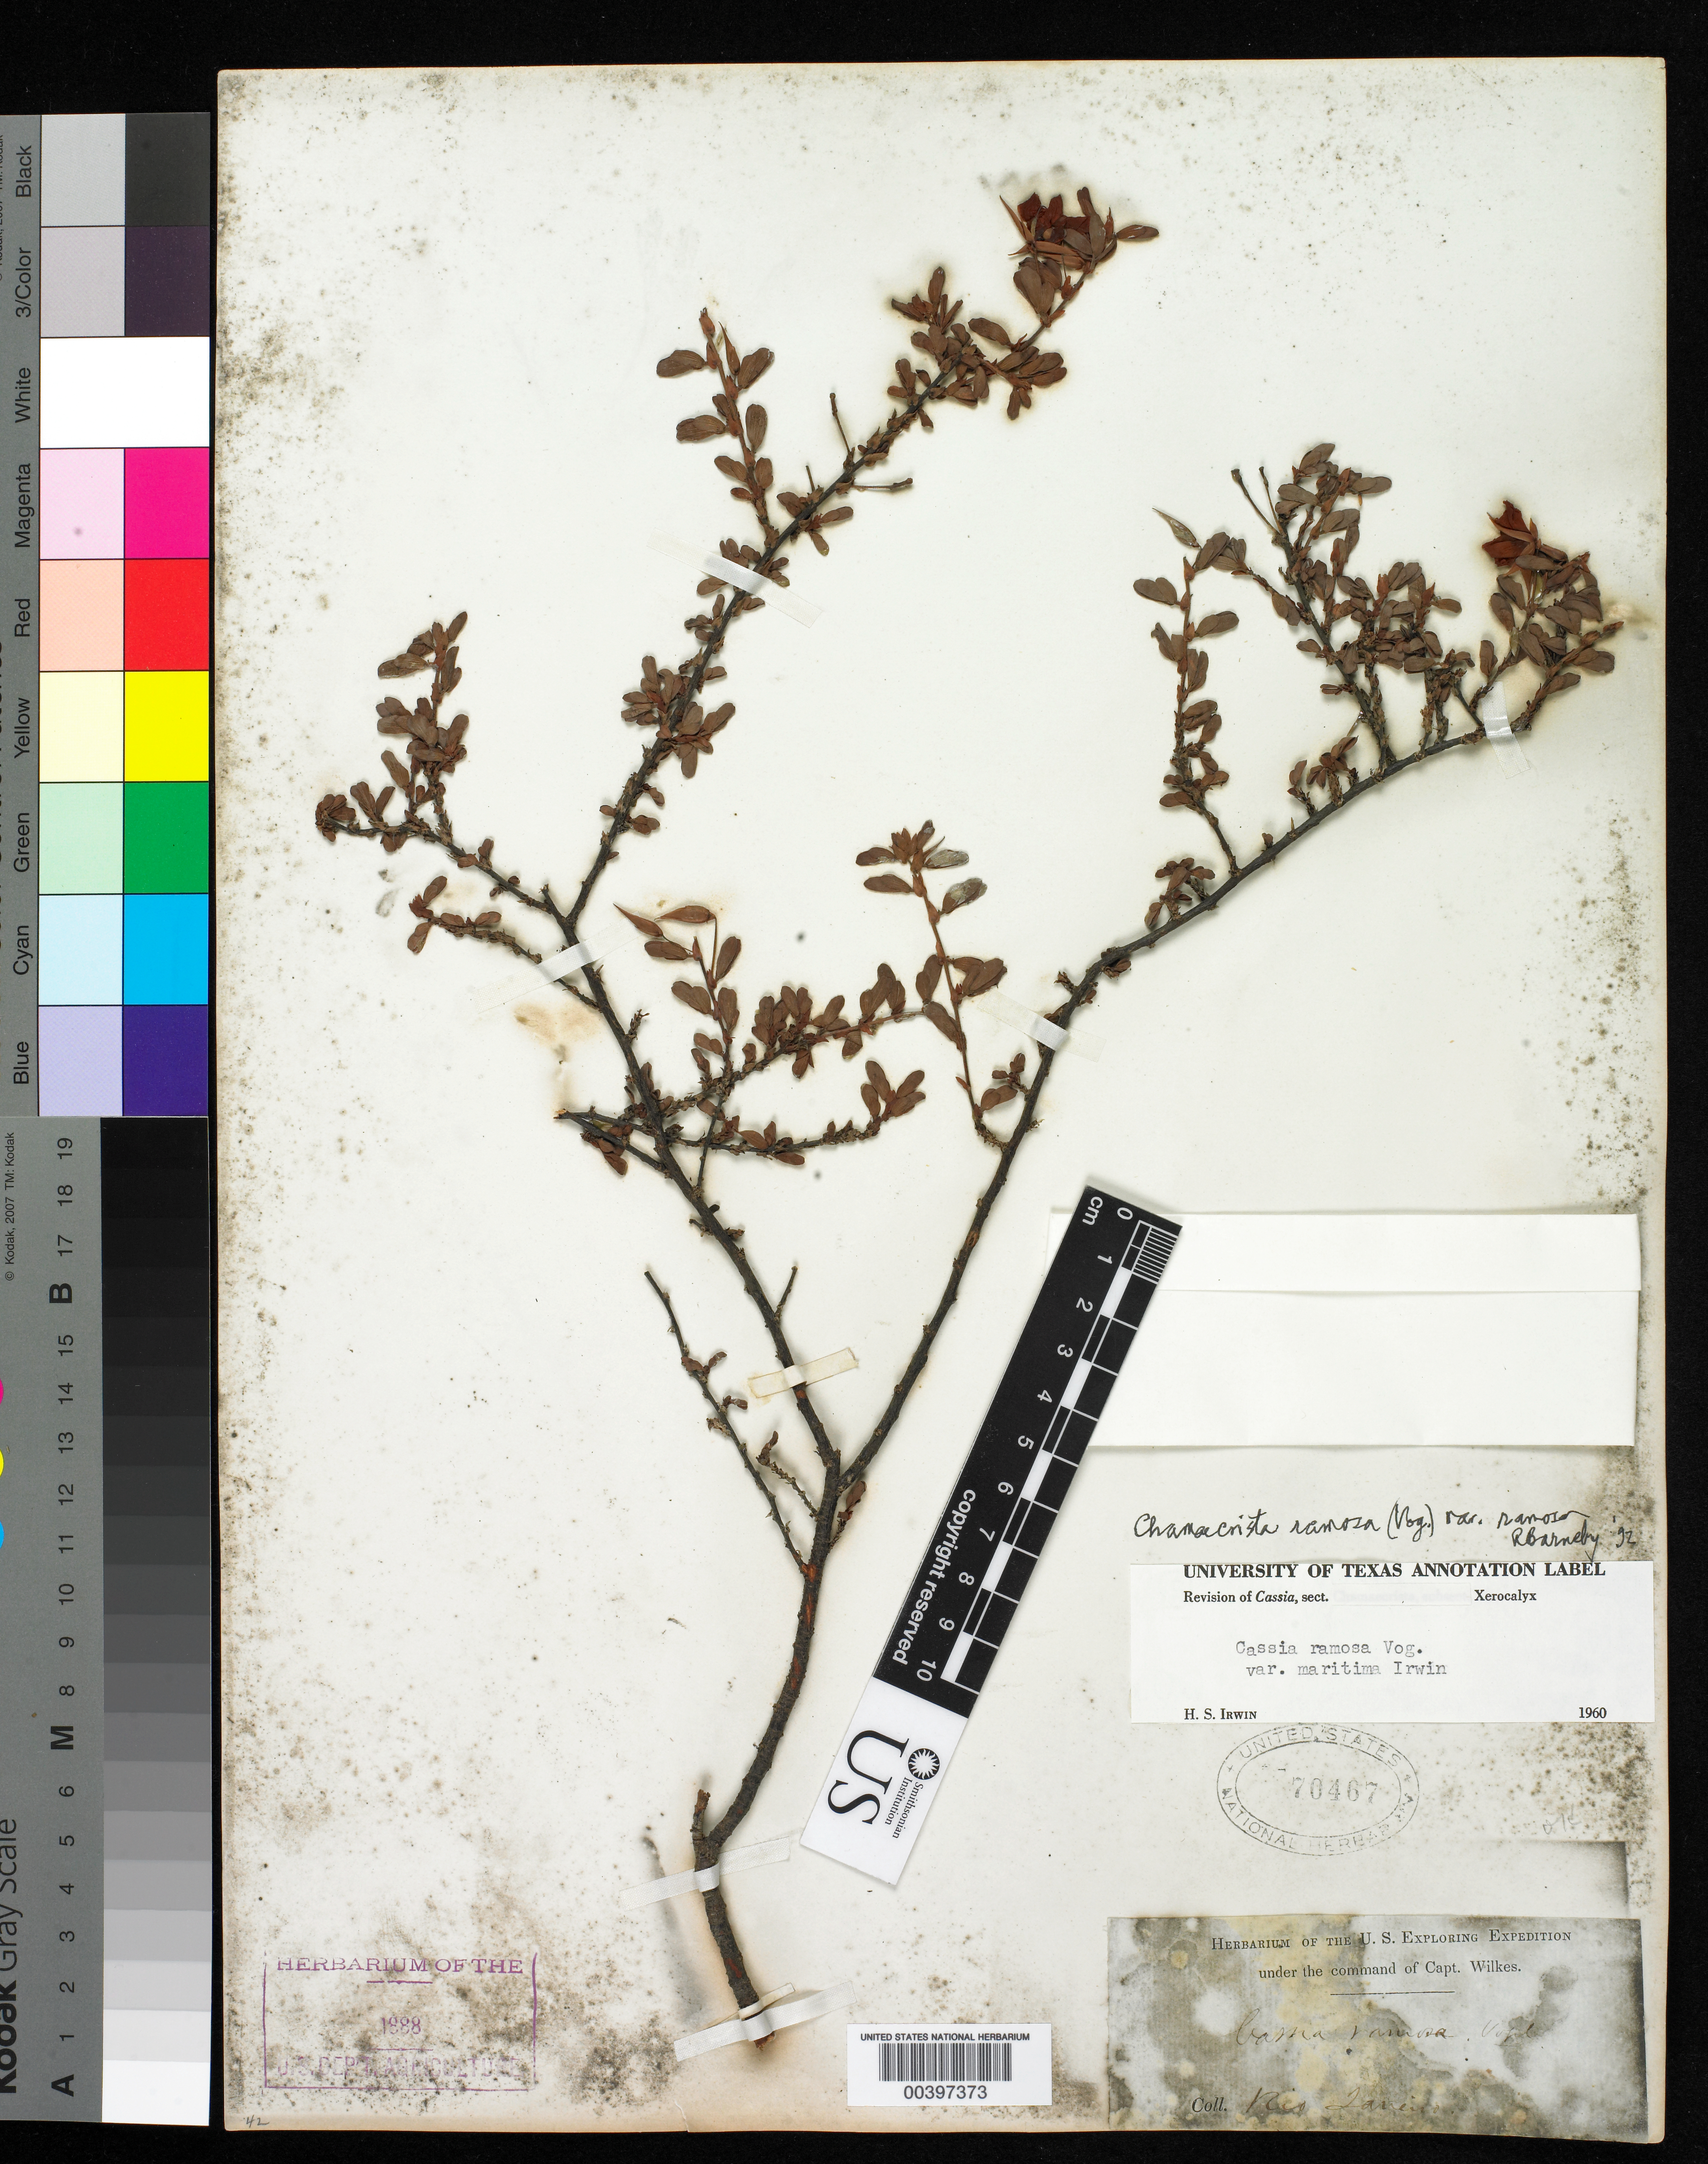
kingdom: Plantae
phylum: Tracheophyta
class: Magnoliopsida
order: Fabales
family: Fabaceae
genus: Chamaecrista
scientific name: Chamaecrista ramosa var. ramosa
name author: (Vogel) H.S. Irwin & Barneby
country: Brazil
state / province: Rio de Janeiro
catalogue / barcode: US 70467